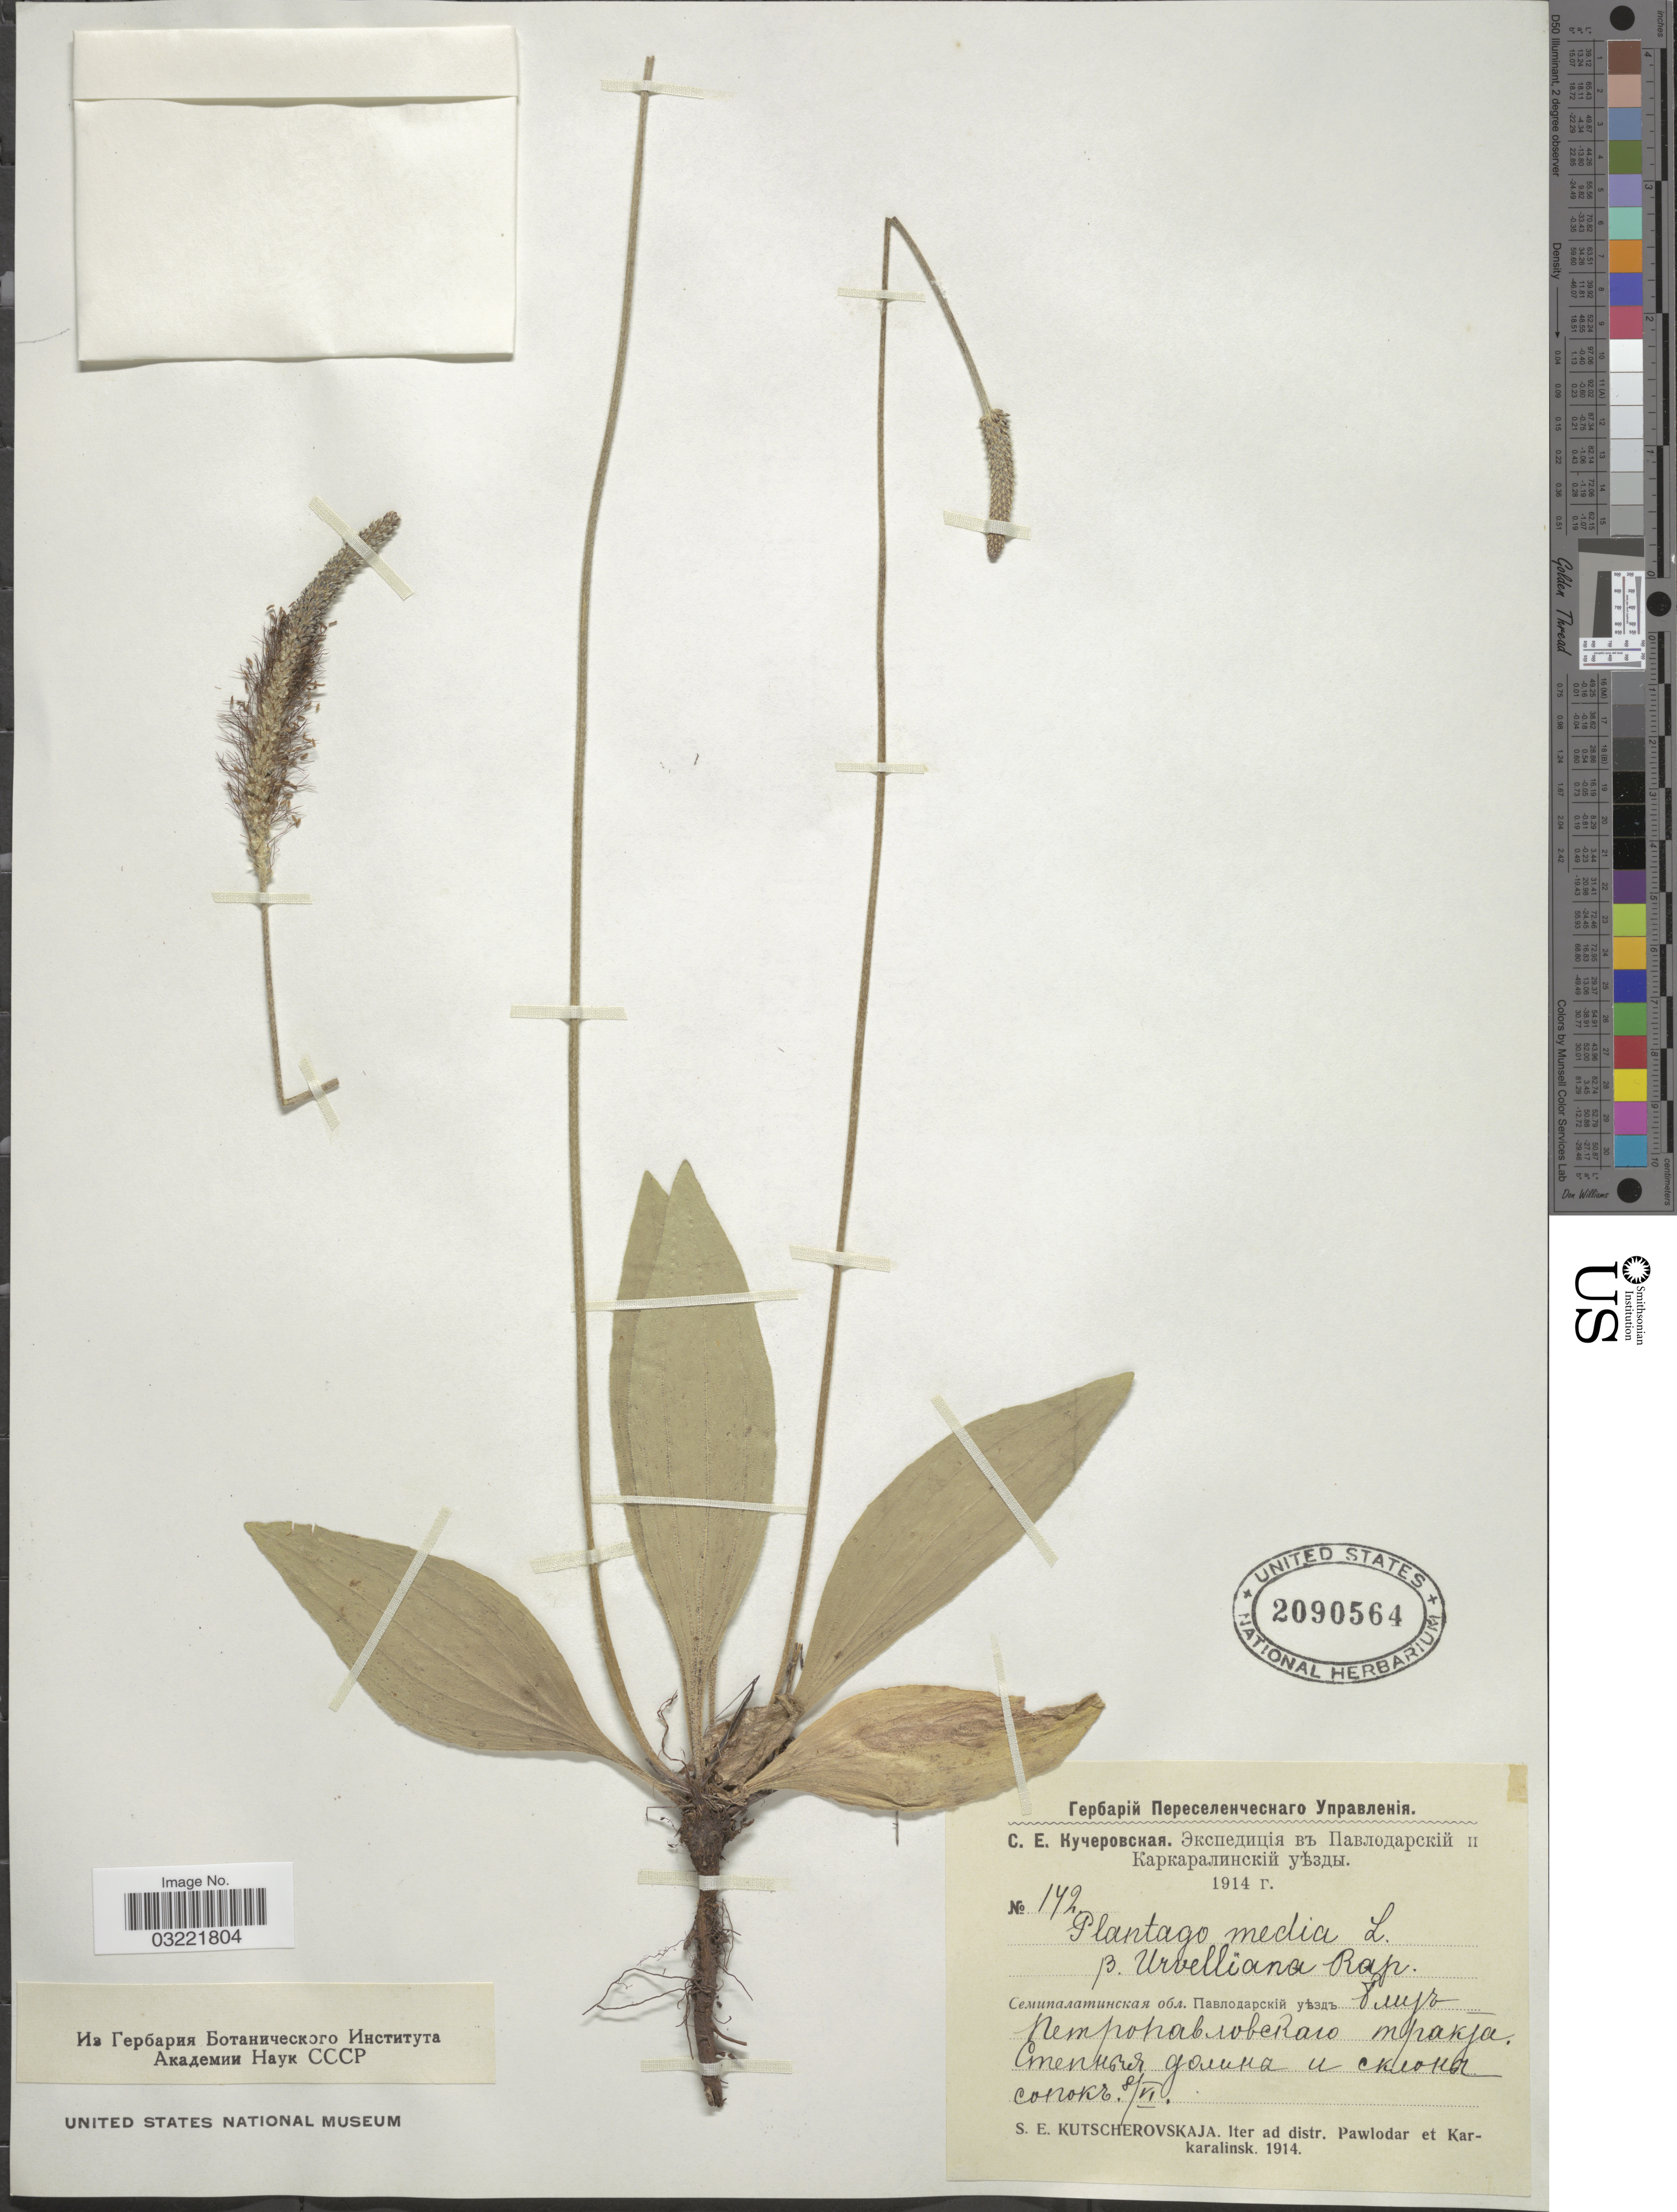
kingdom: Plantae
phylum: Tracheophyta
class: Magnoliopsida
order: Lamiales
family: Plantaginaceae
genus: Plantago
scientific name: Plantago media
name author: L.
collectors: S. Kutscherovskaja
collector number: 172*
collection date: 1914-06-08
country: Kazakhstan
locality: Iter ad distr. Pawlodar et Karkaralinsk.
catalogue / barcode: US 2090564